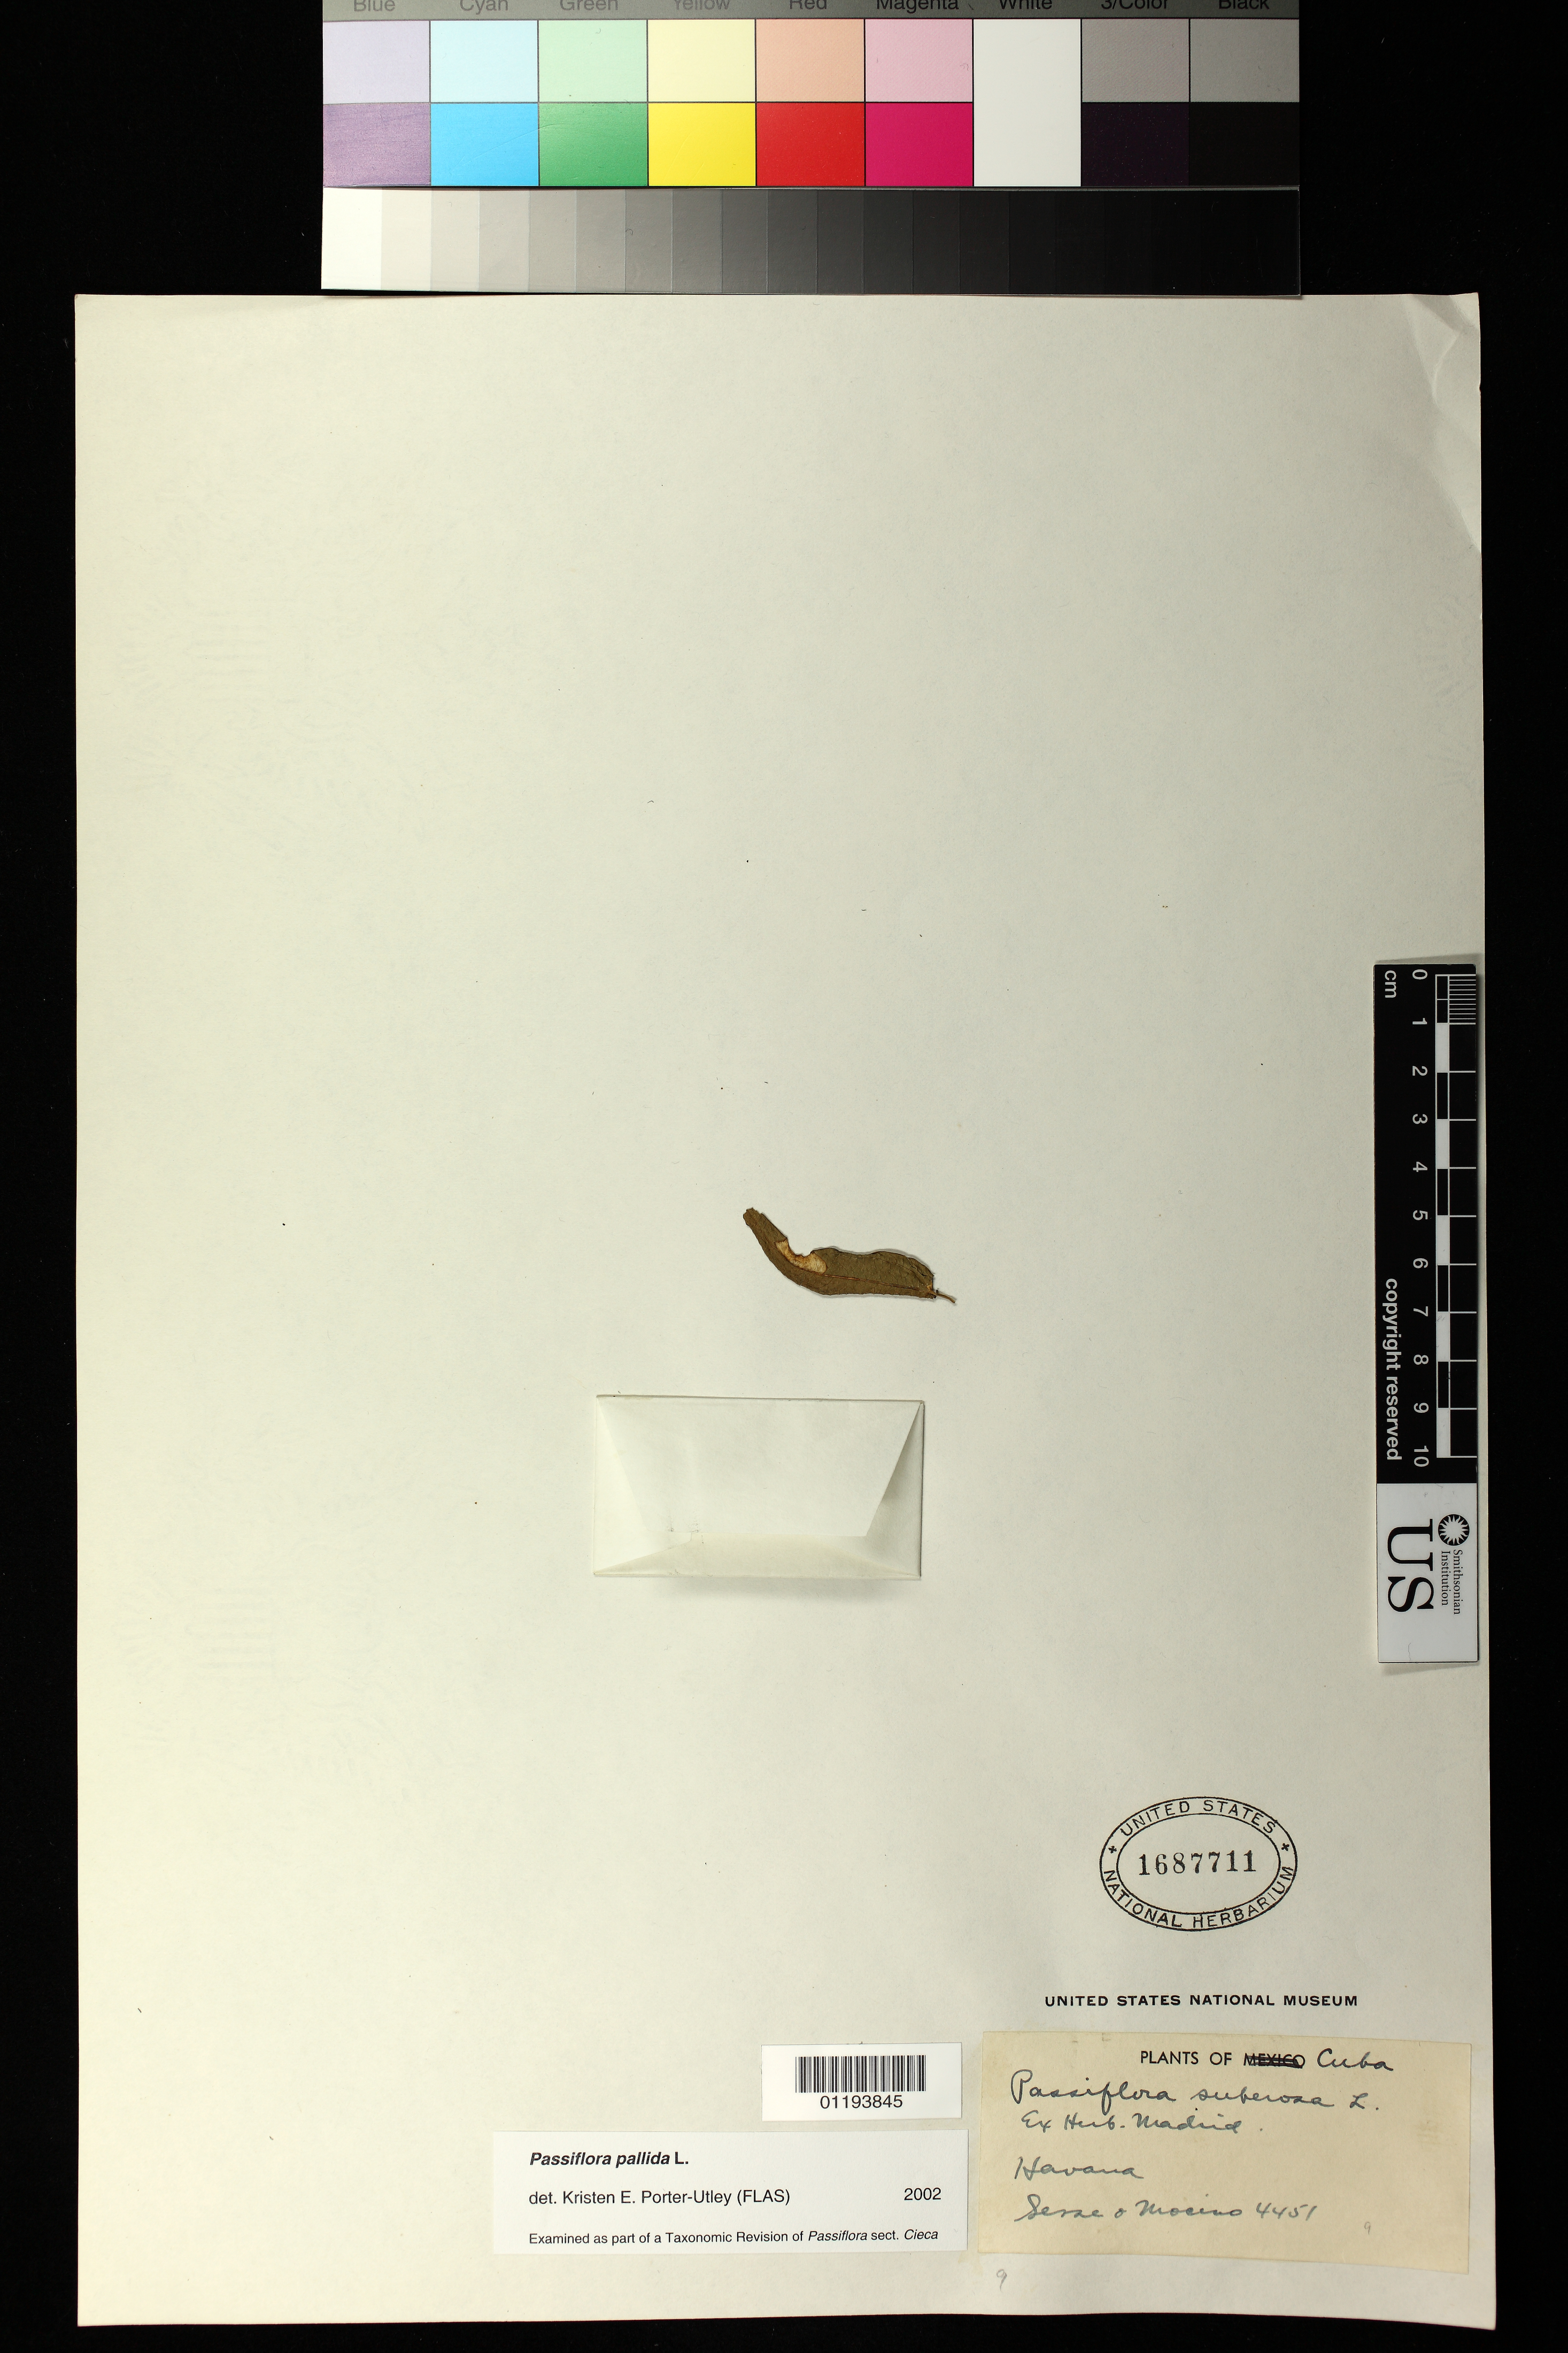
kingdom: Plantae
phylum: Tracheophyta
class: Magnoliopsida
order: Malpighiales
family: Passifloraceae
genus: Passiflora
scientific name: Passiflora pallida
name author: L.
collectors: M. Sessé y Lacasta & J. M. Mociño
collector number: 4451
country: Cuba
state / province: La Habana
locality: Havana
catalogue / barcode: US 1687711